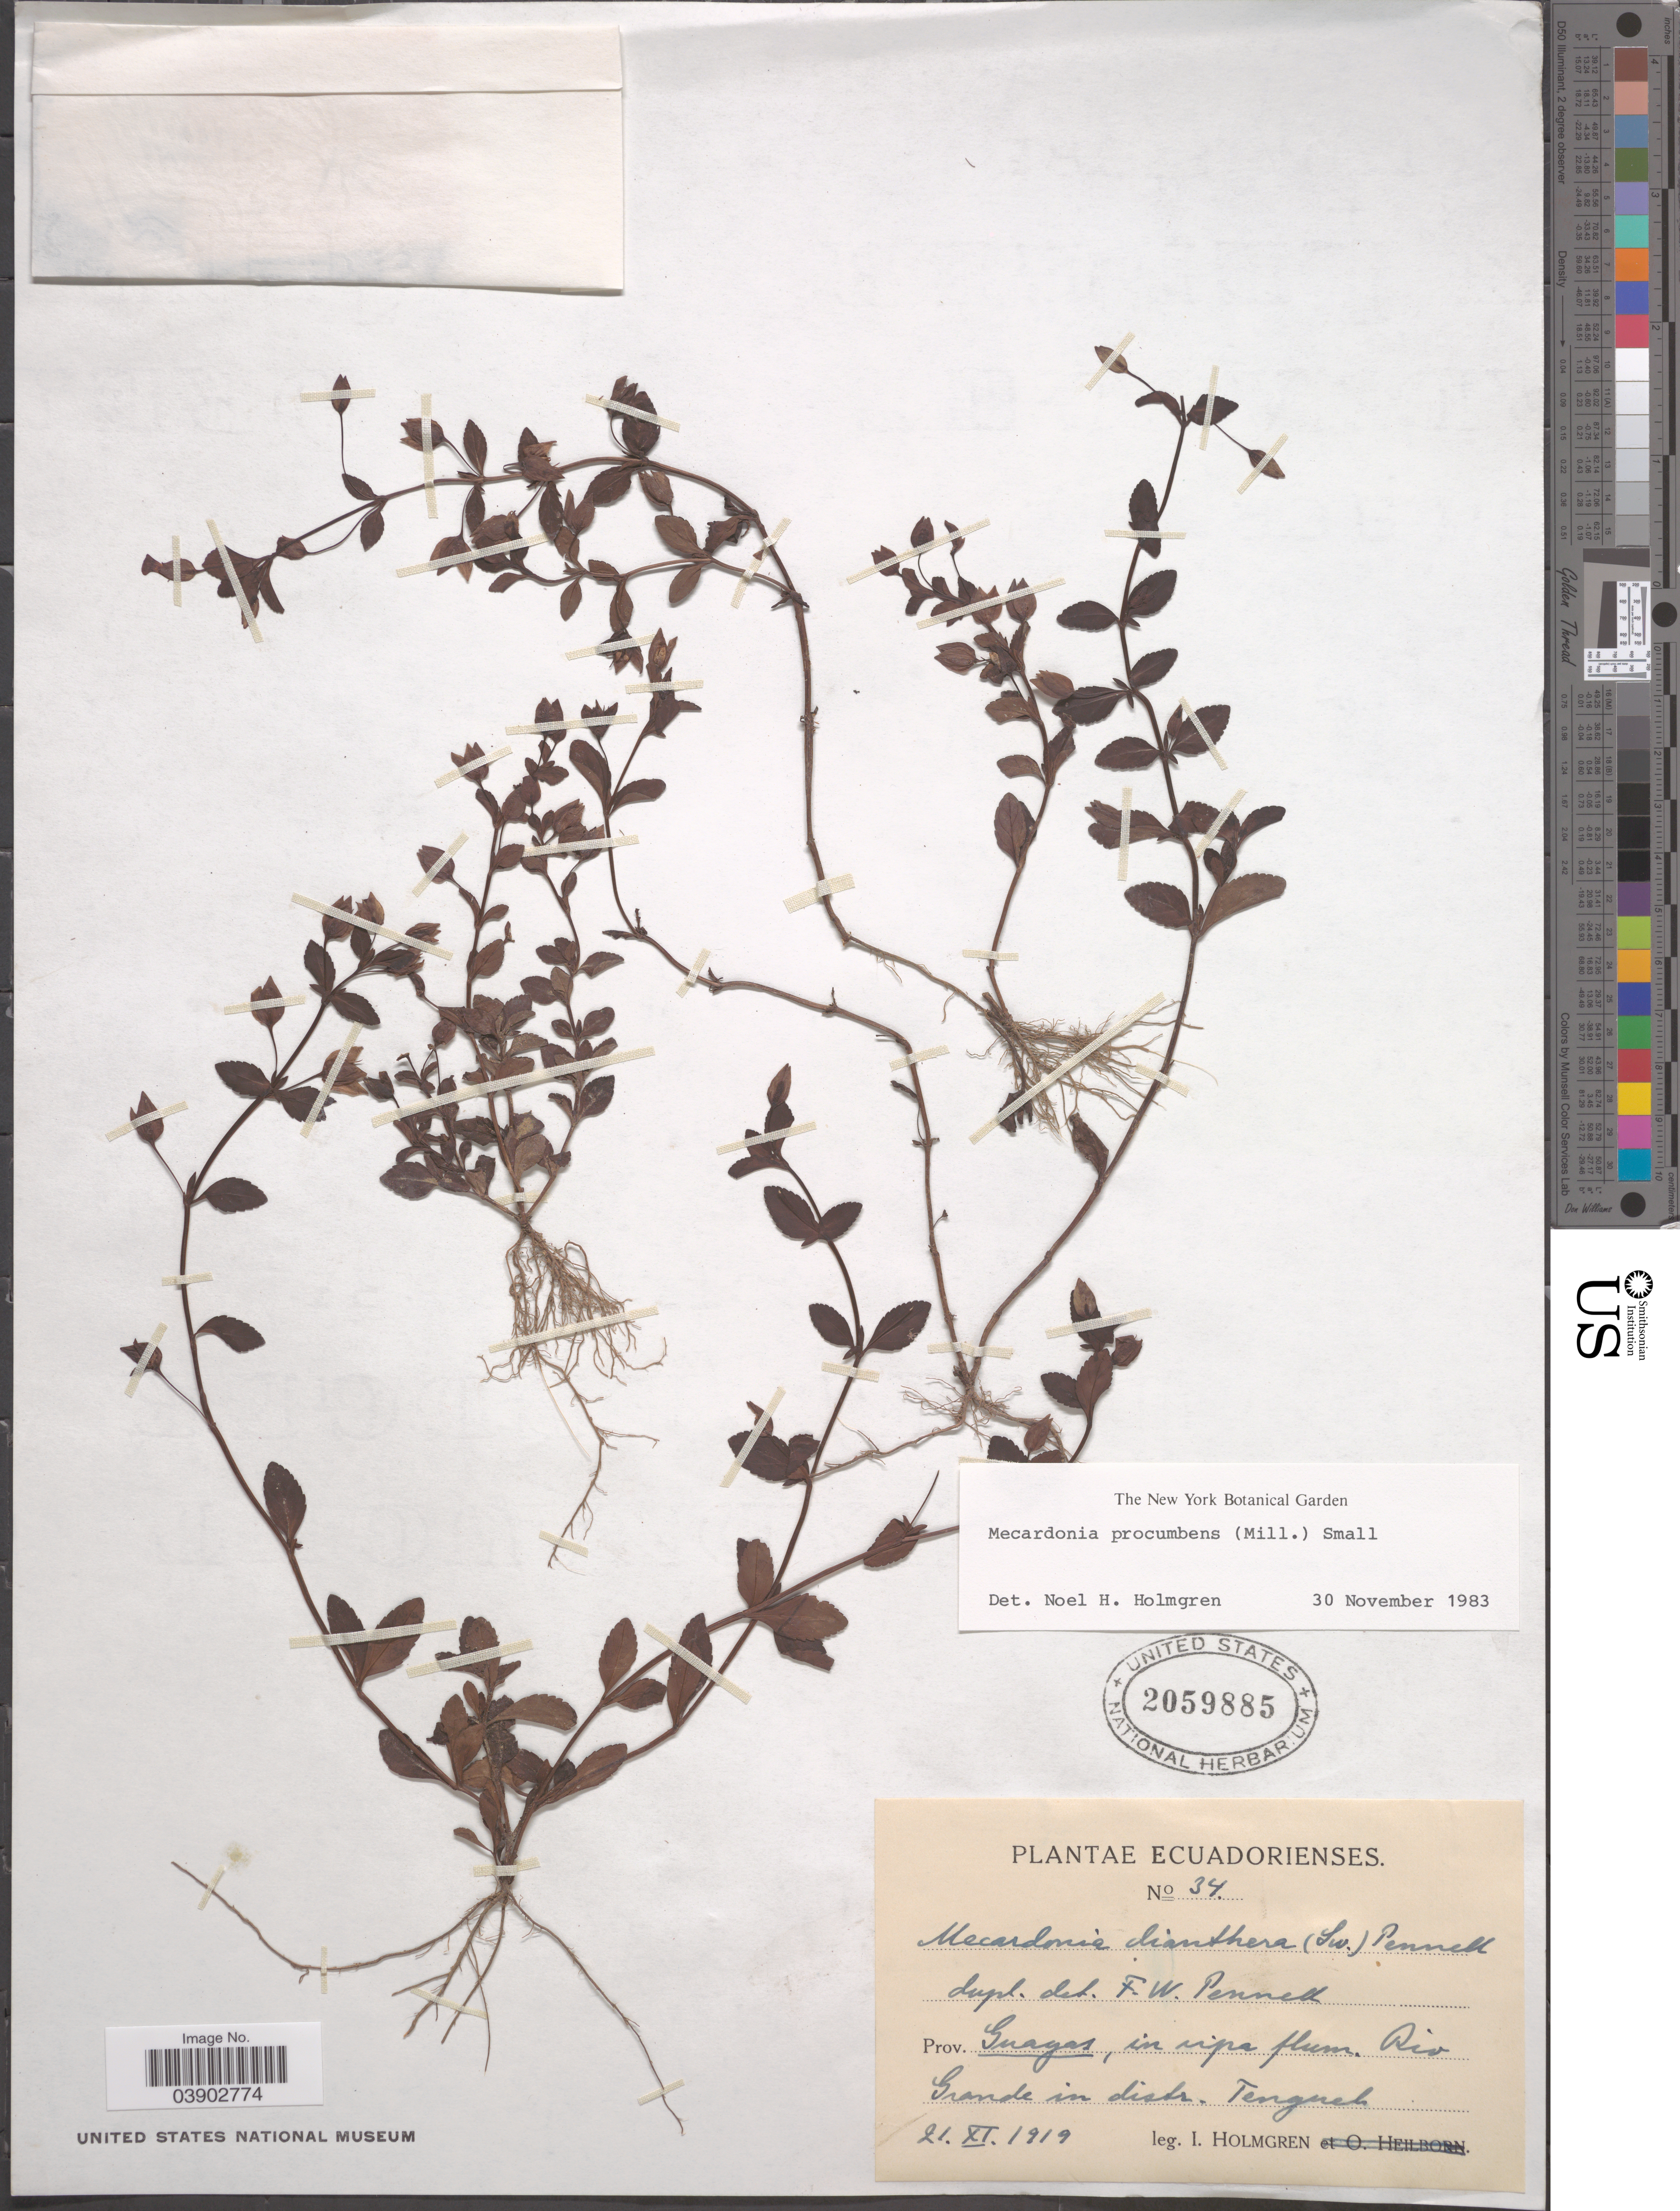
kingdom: Plantae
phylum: Tracheophyta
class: Magnoliopsida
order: Lamiales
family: Plantaginaceae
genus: Mecardonia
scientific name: Mecardonia procumbens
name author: (Mill.) Small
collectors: I. Holmgren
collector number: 34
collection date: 1919-11-21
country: Ecuador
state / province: Guayas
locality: In ripa flum. Riv. Grande in distr. Tenguel.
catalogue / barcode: US 2059885